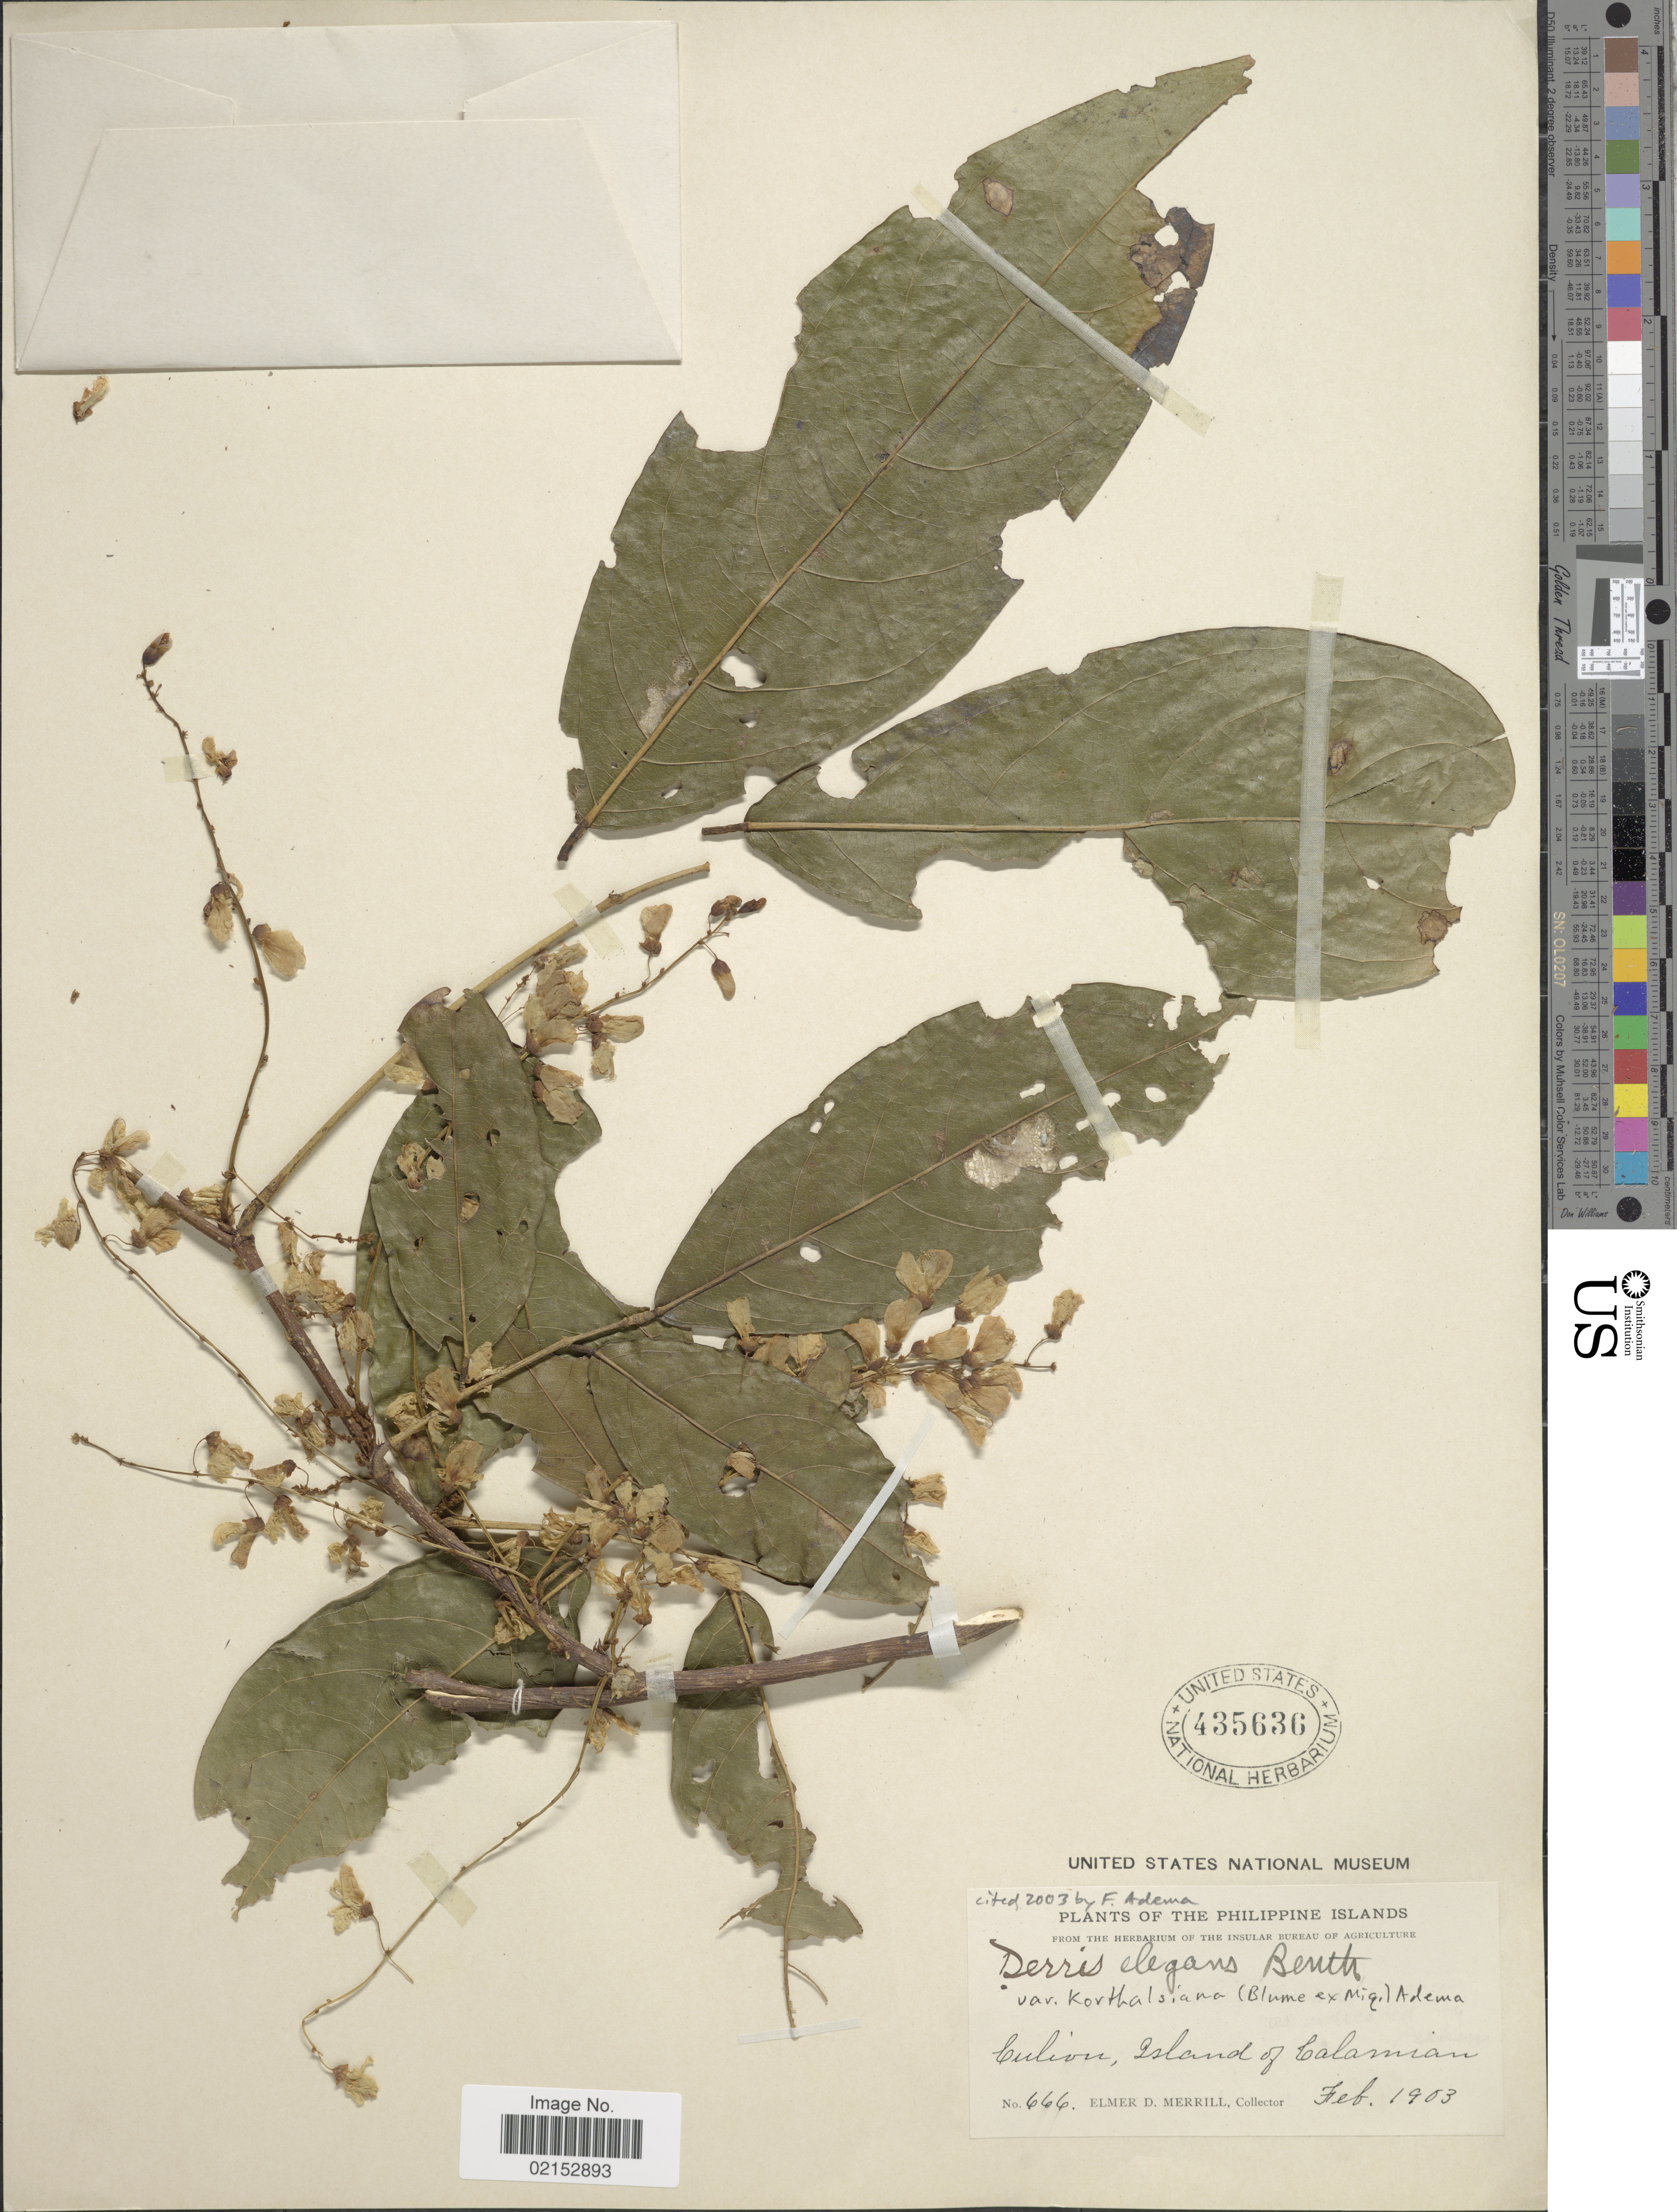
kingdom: Plantae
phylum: Tracheophyta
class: Magnoliopsida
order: Fabales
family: Fabaceae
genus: Derris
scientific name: Derris elegans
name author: Benth.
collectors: E. D. Merrill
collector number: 666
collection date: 1903-02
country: Philippines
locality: The Philippine Island, Culion, Island of Calamian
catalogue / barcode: US 435636